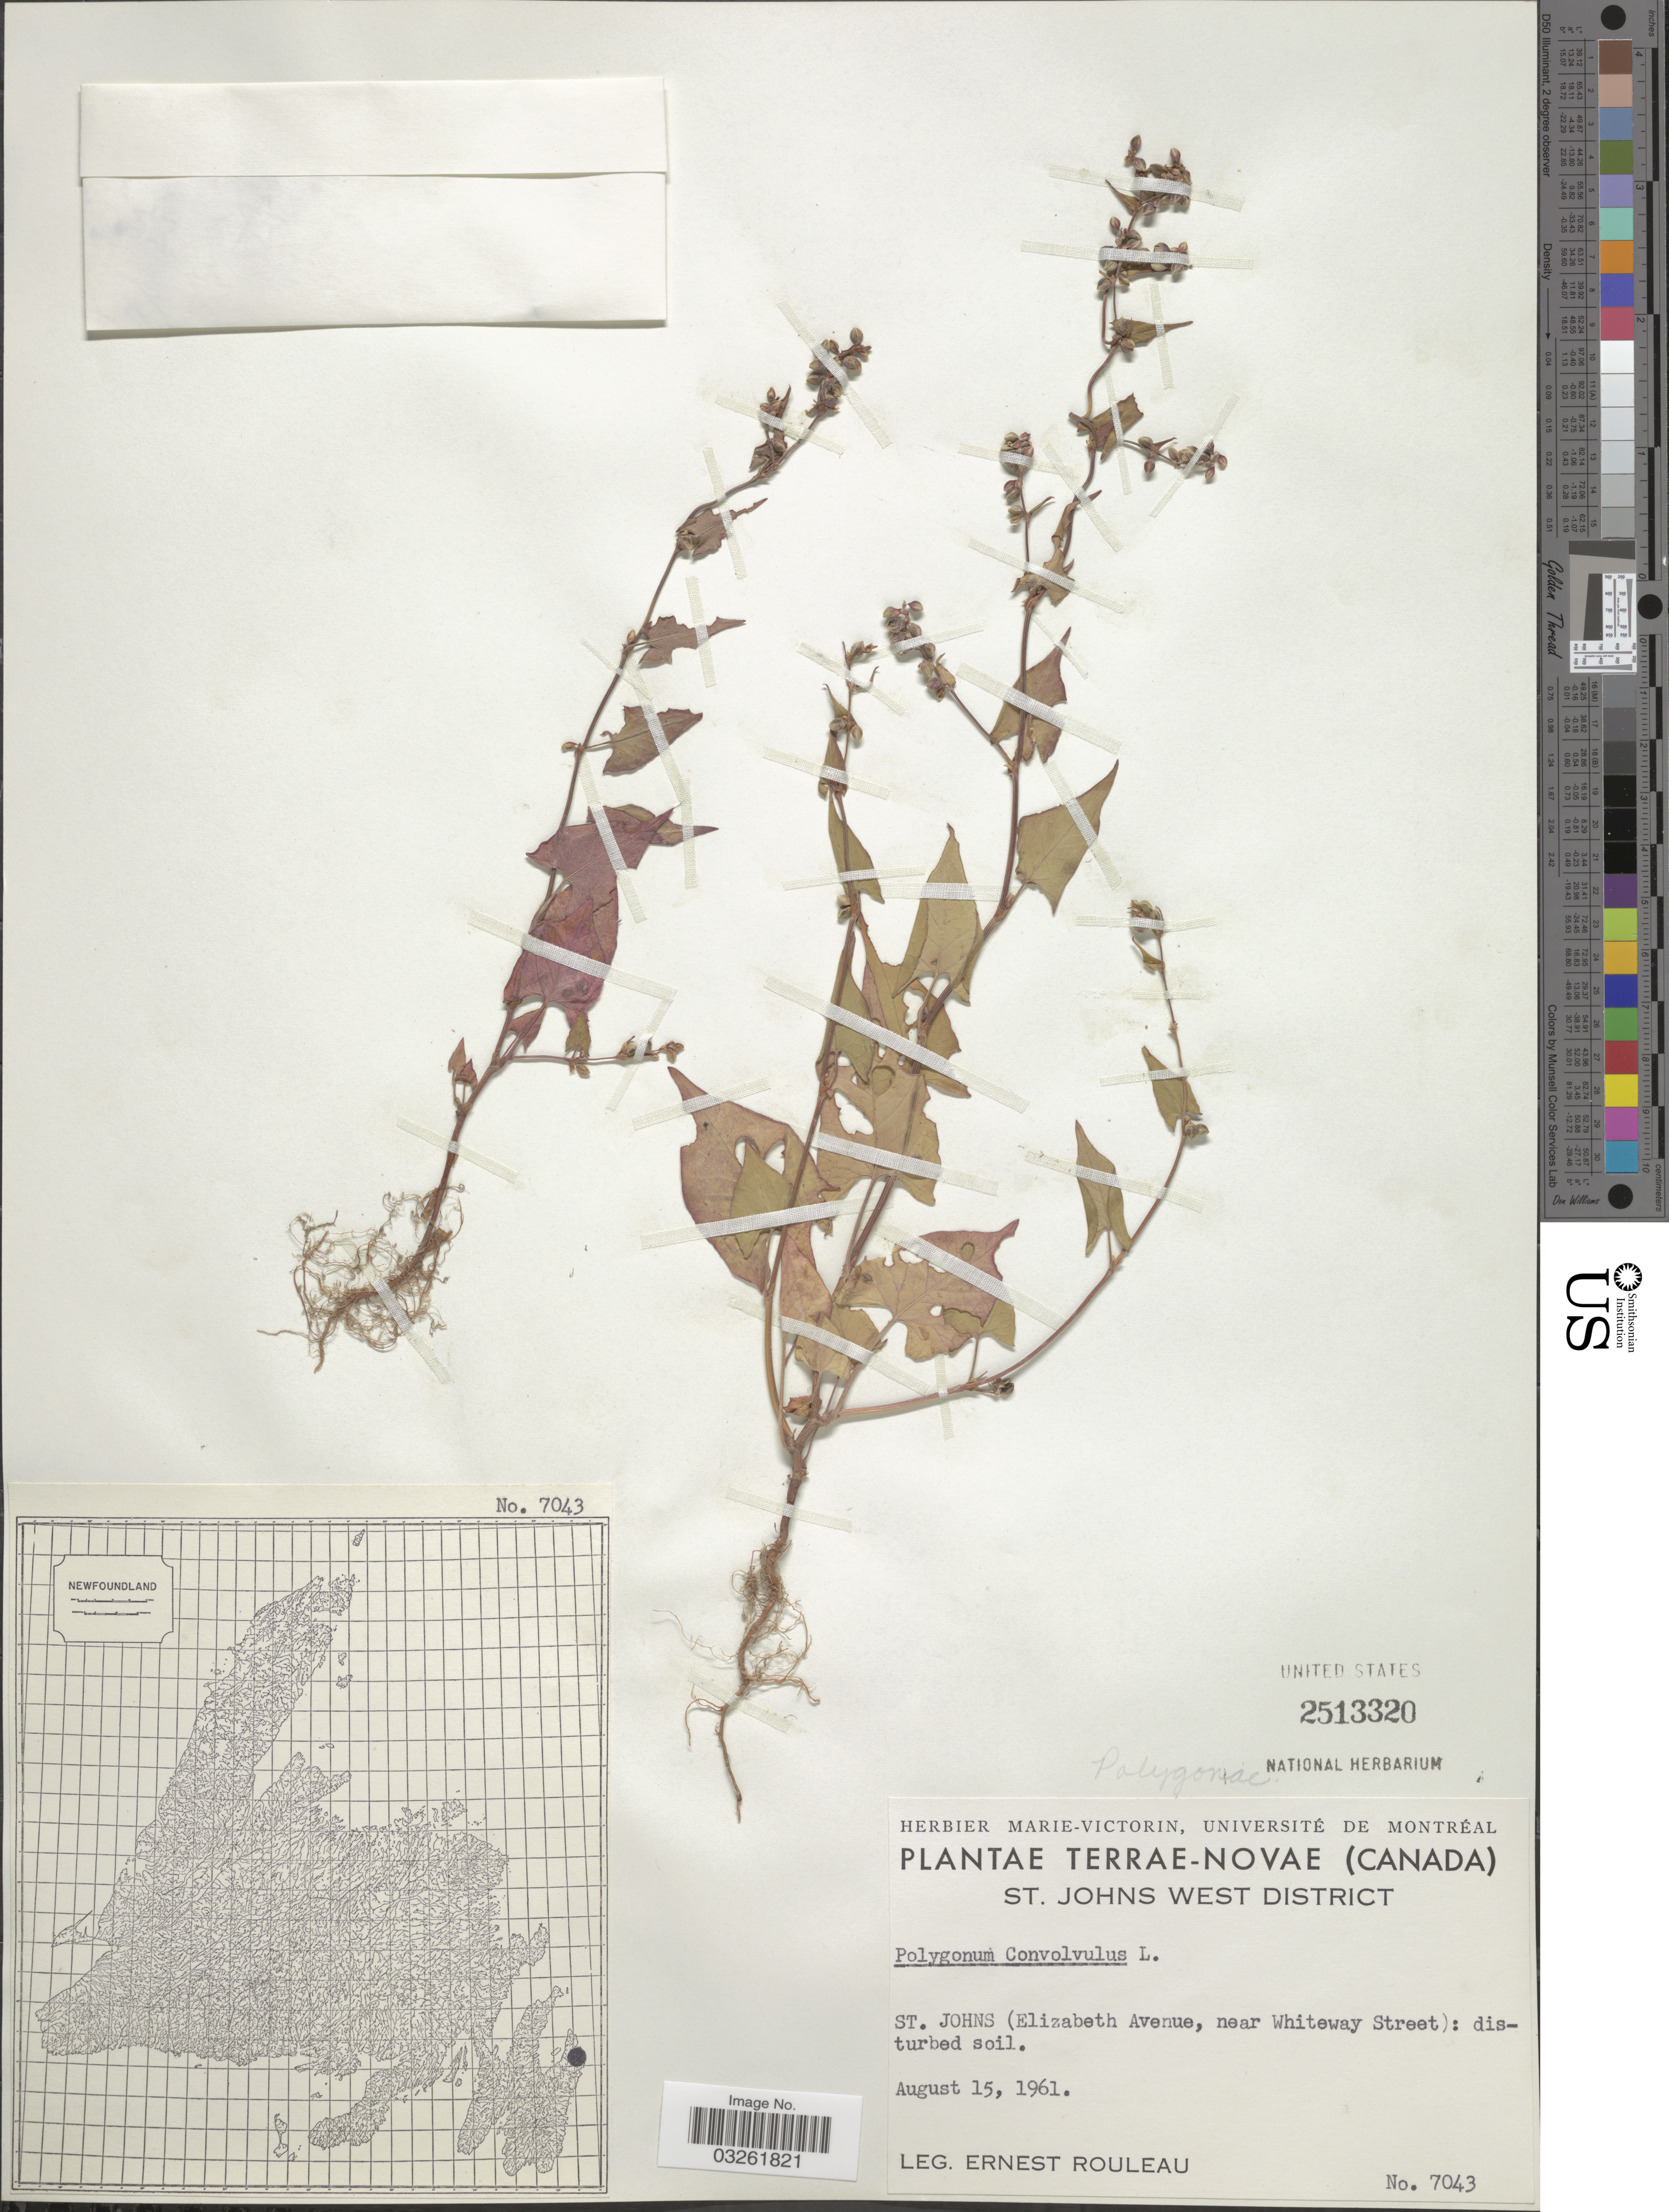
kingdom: Plantae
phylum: Tracheophyta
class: Magnoliopsida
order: Caryophyllales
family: Polygonaceae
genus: Fallopia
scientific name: Fallopia convolvulus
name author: (L.) Á. Löve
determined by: Strong, M. T., (US), Smithsonian Institution - National Museum of Natural History (UNITED STATES)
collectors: J. Rouleau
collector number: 7043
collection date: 1961-08-15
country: Canada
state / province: Newfoundland and Labrador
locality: Terrae-Novae. St. Johns West District. St. Johns (Elizabeth Avenue, near Whiteway Street).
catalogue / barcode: US 2513320